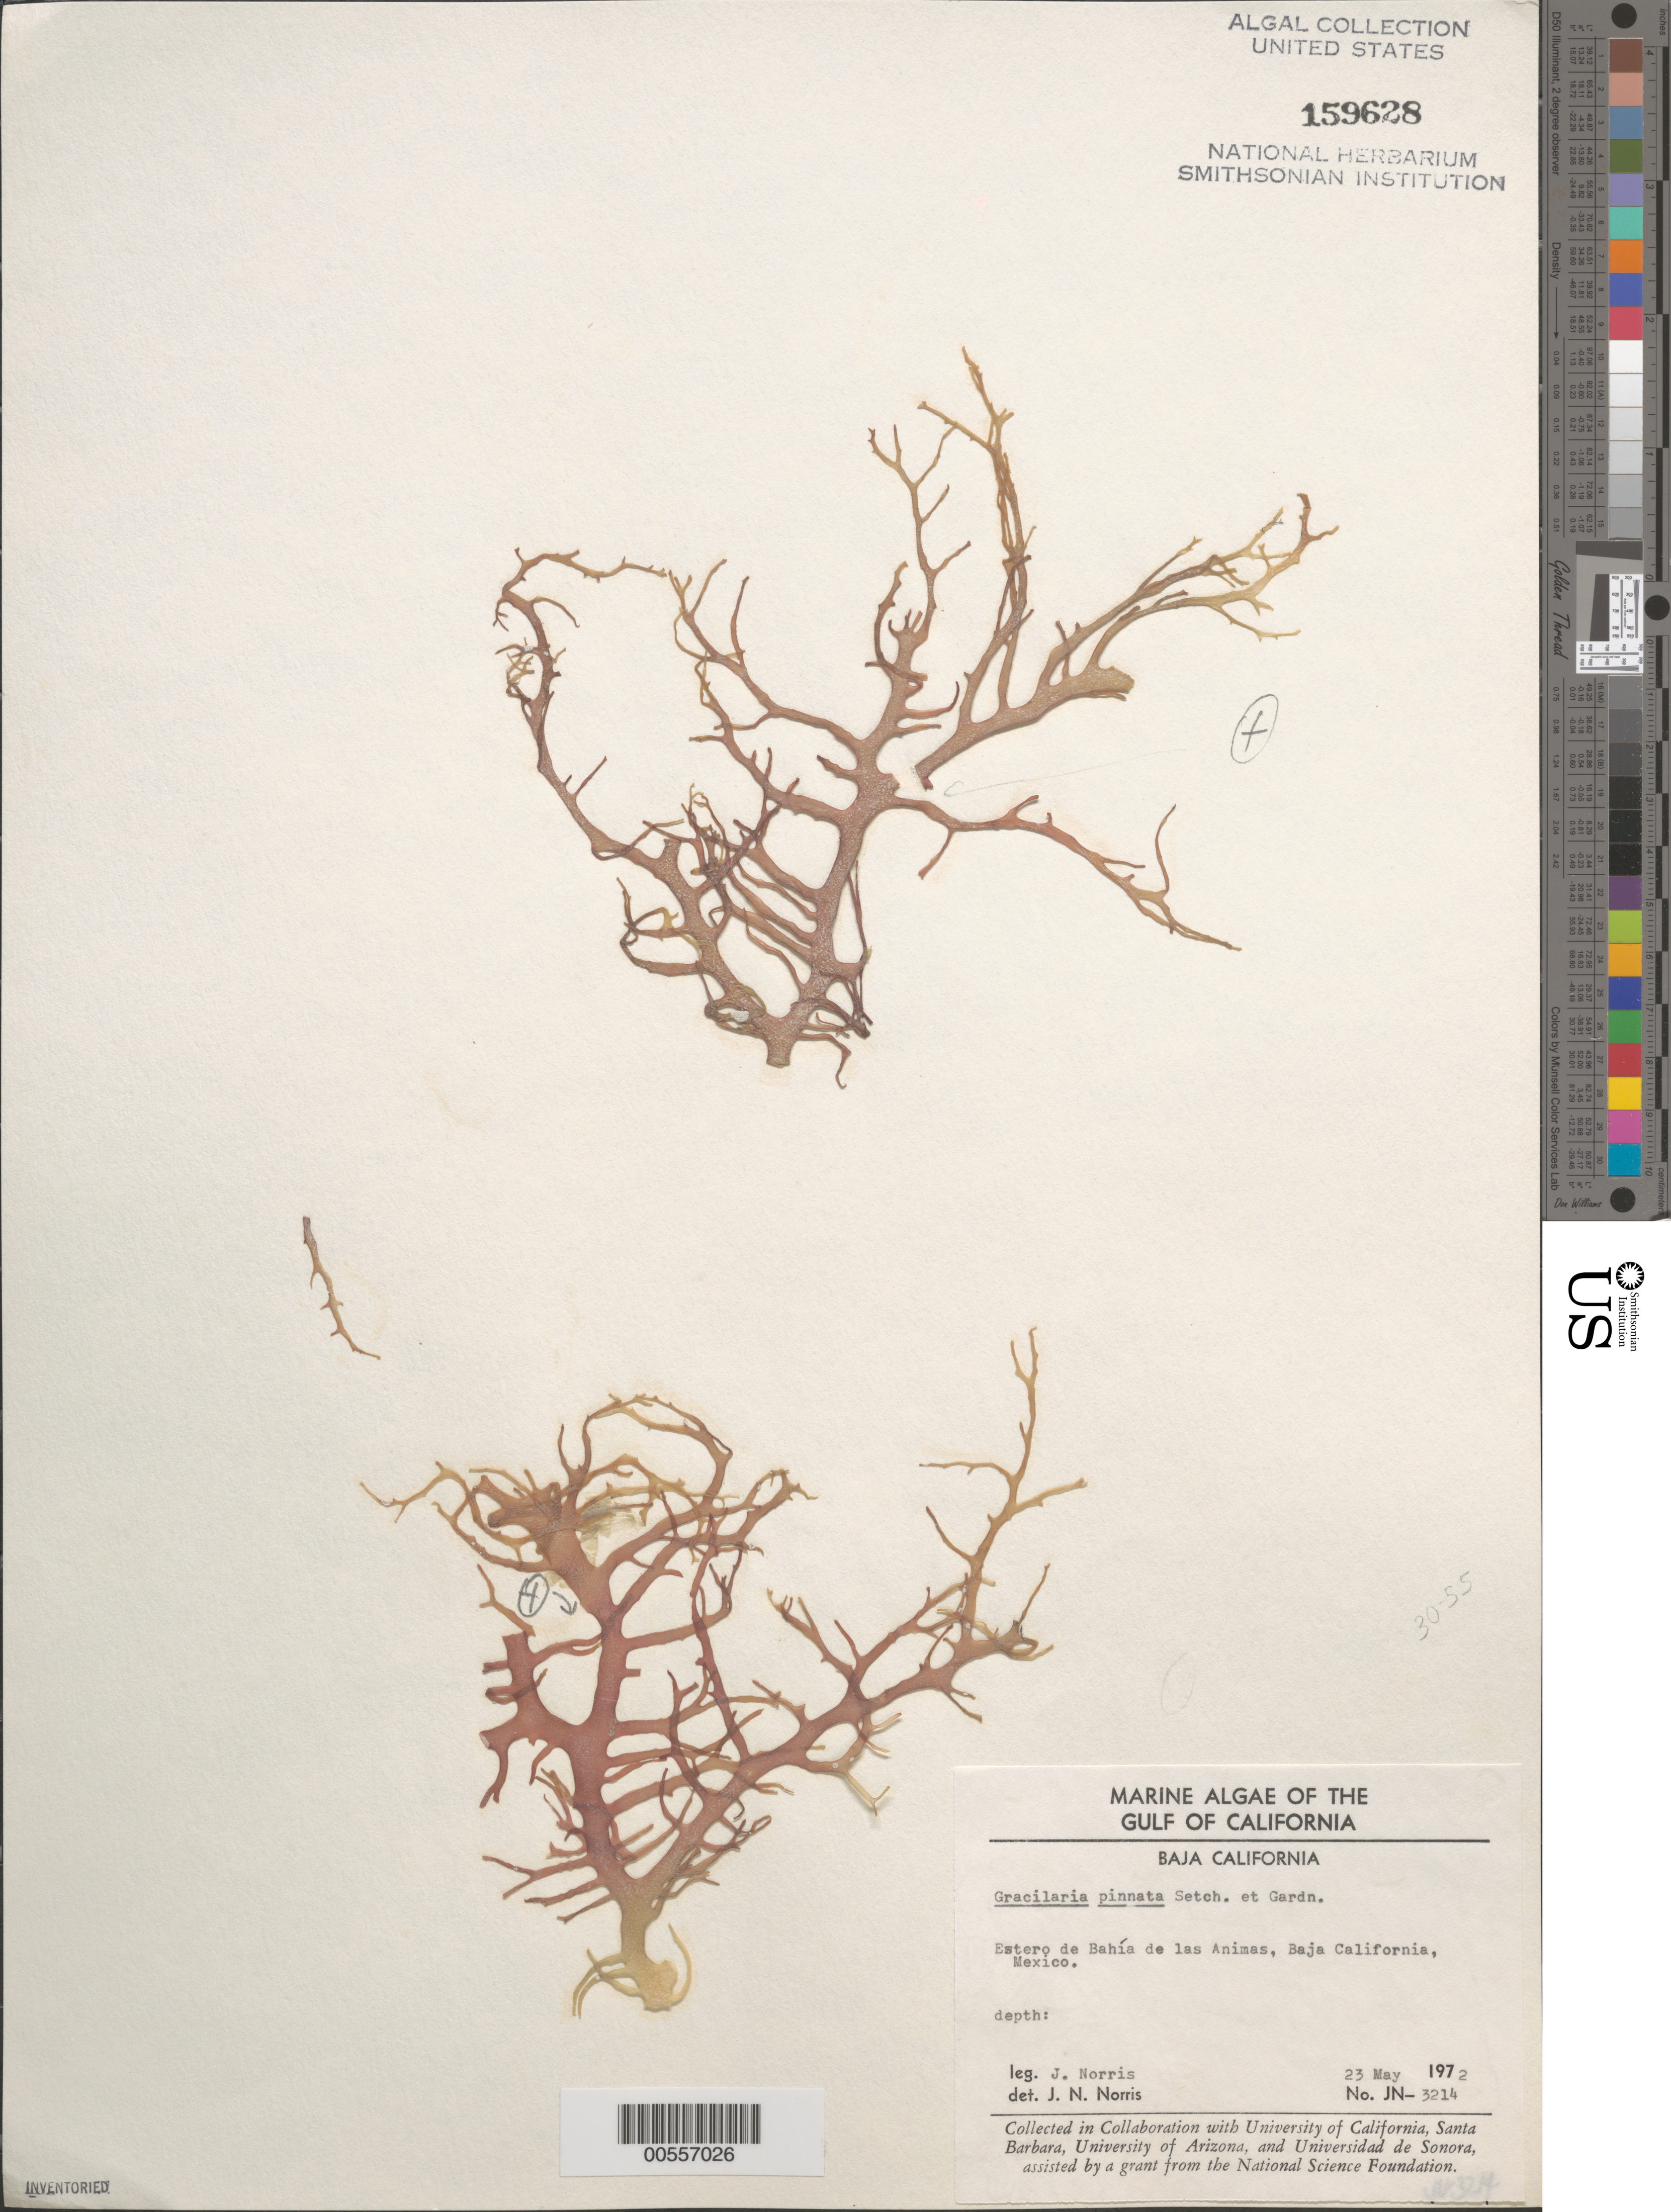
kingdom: Plantae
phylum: Rhodophyta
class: Florideophyceae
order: Gracilariales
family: Gracilariaceae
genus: Gracilaria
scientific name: Gracilaria pinnata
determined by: Norris, James N.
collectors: J. N. Norris & K. E. Bucher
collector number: JN-3214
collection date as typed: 23 May 1972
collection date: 1972-05-23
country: Mexico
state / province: Baja California Norte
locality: Estero de Bahia de las Animas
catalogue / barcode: US 159628